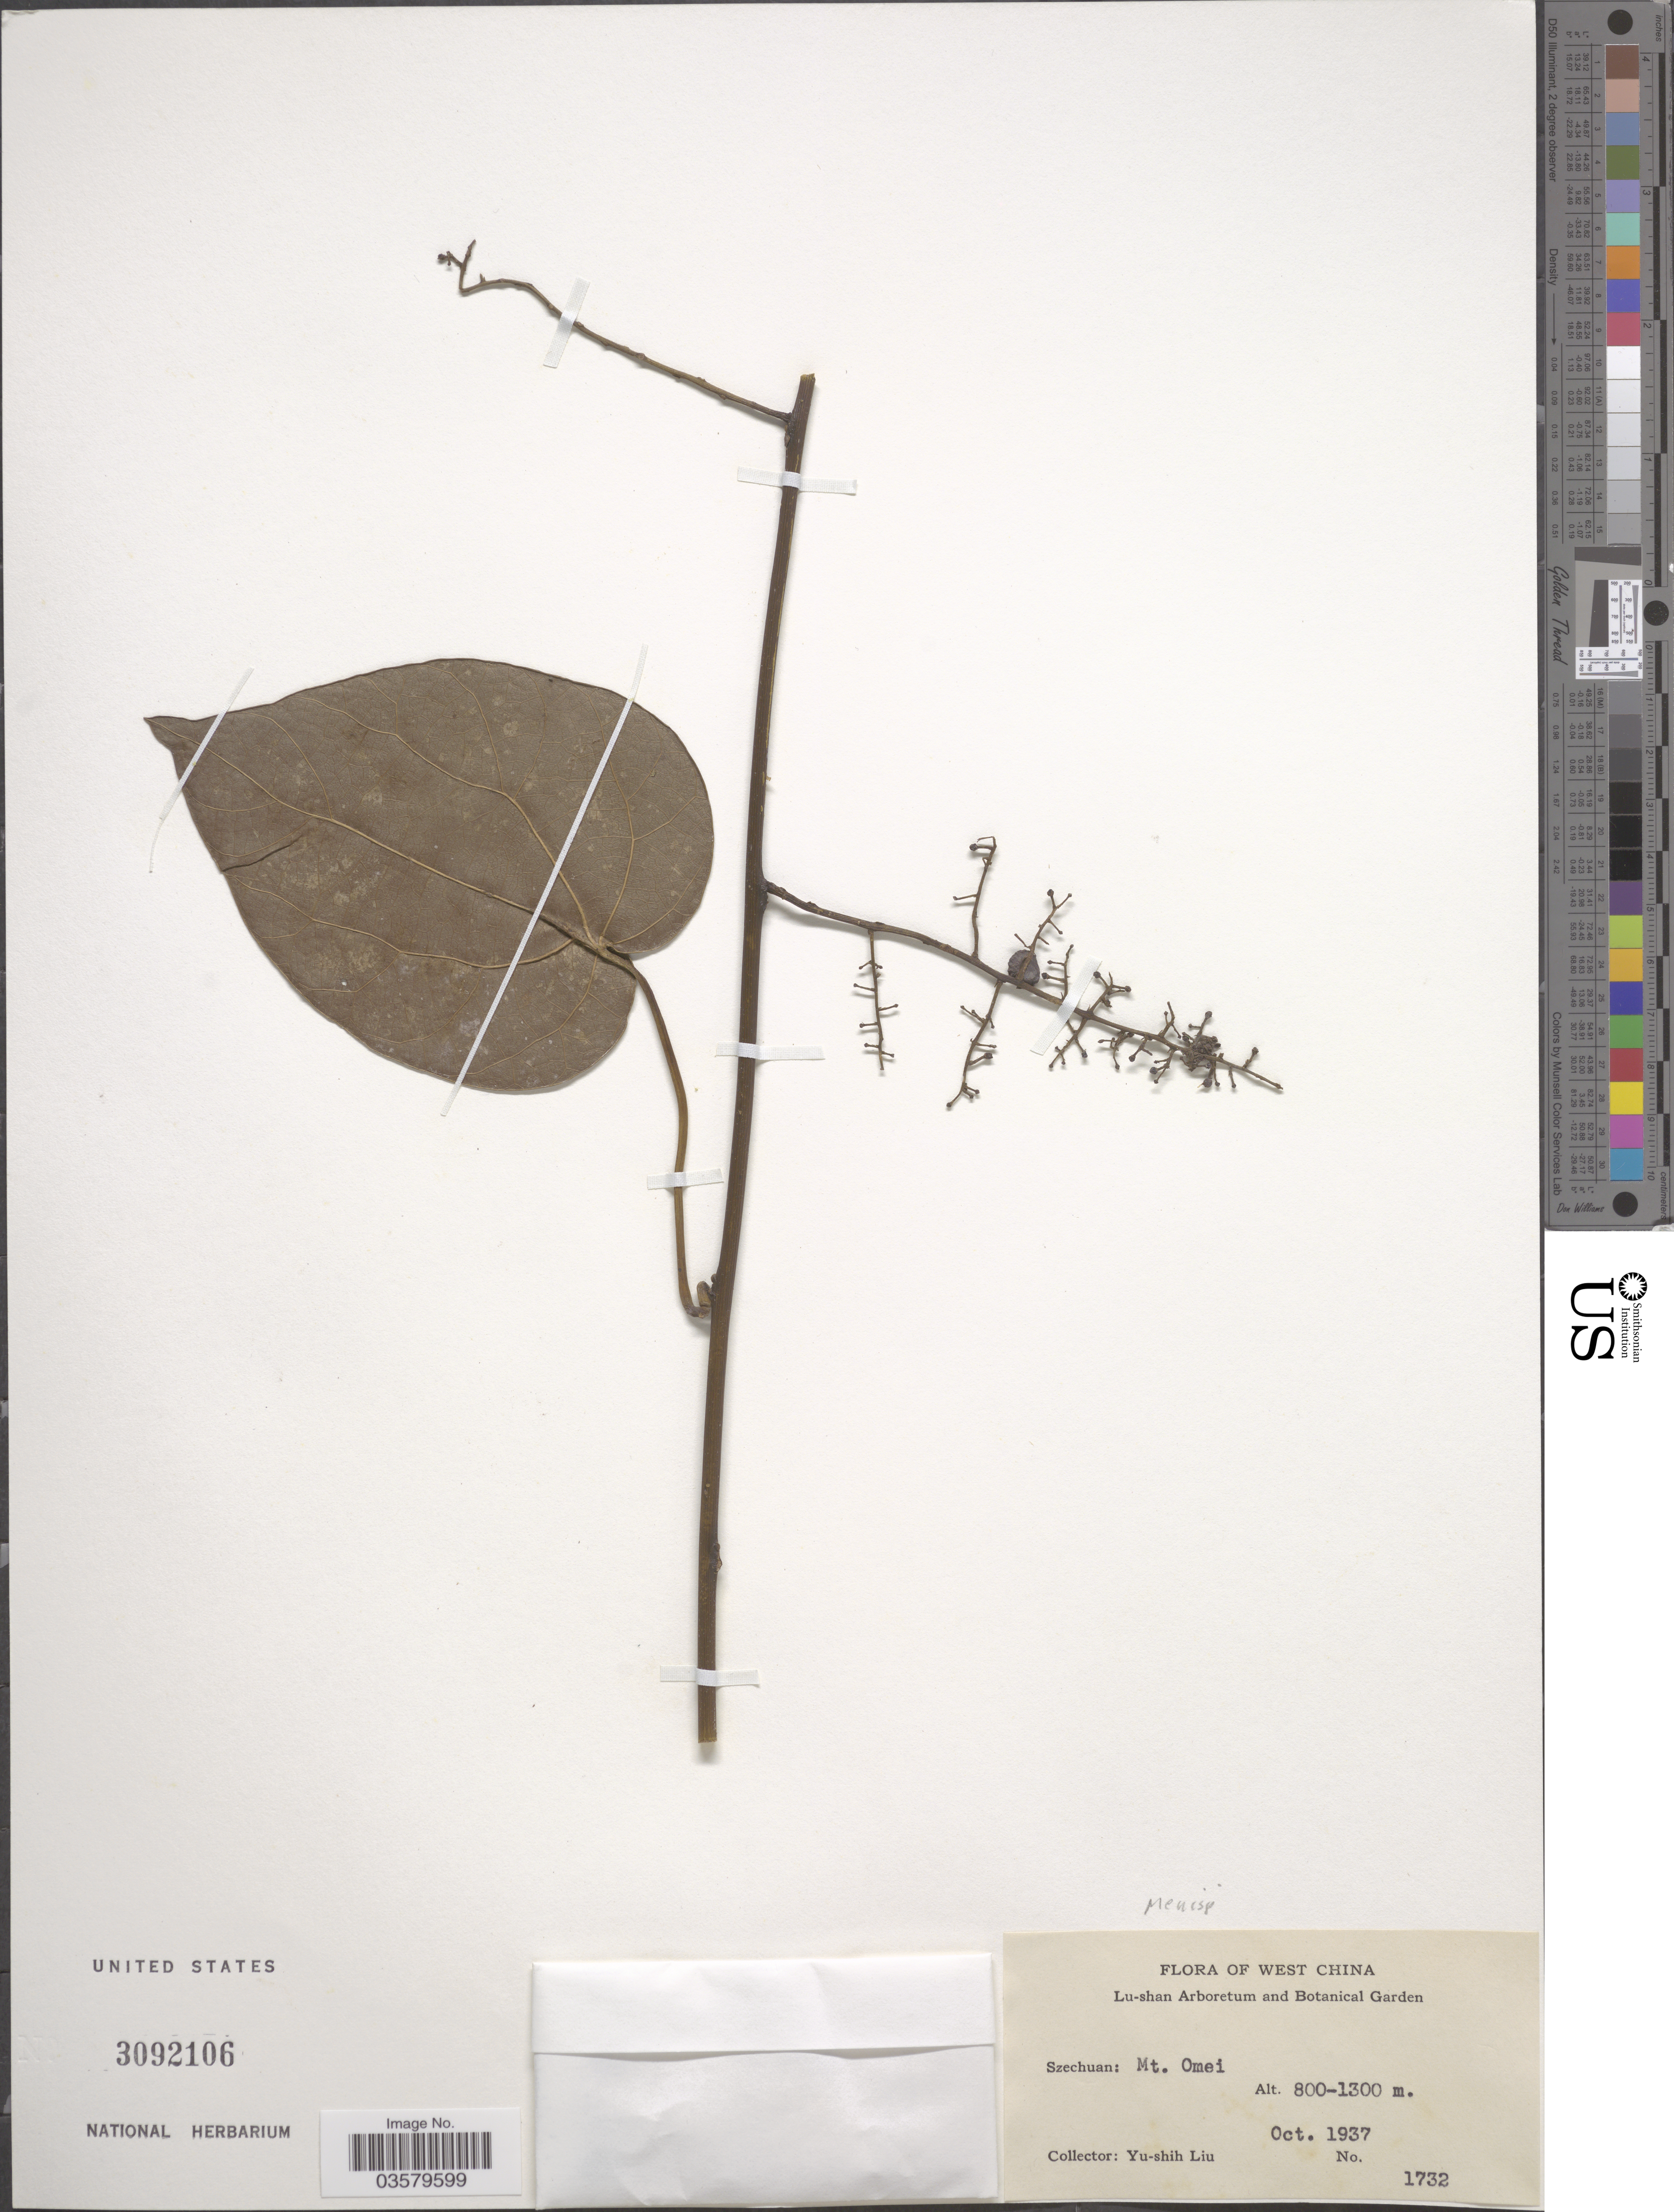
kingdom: Plantae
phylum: Tracheophyta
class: Magnoliopsida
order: Ranunculales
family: Menispermaceae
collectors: Y.-S. Liu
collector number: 1732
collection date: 1937-10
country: China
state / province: Sichuan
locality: West China. Szechuan: Mt. Omei.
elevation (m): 800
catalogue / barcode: US 3092106